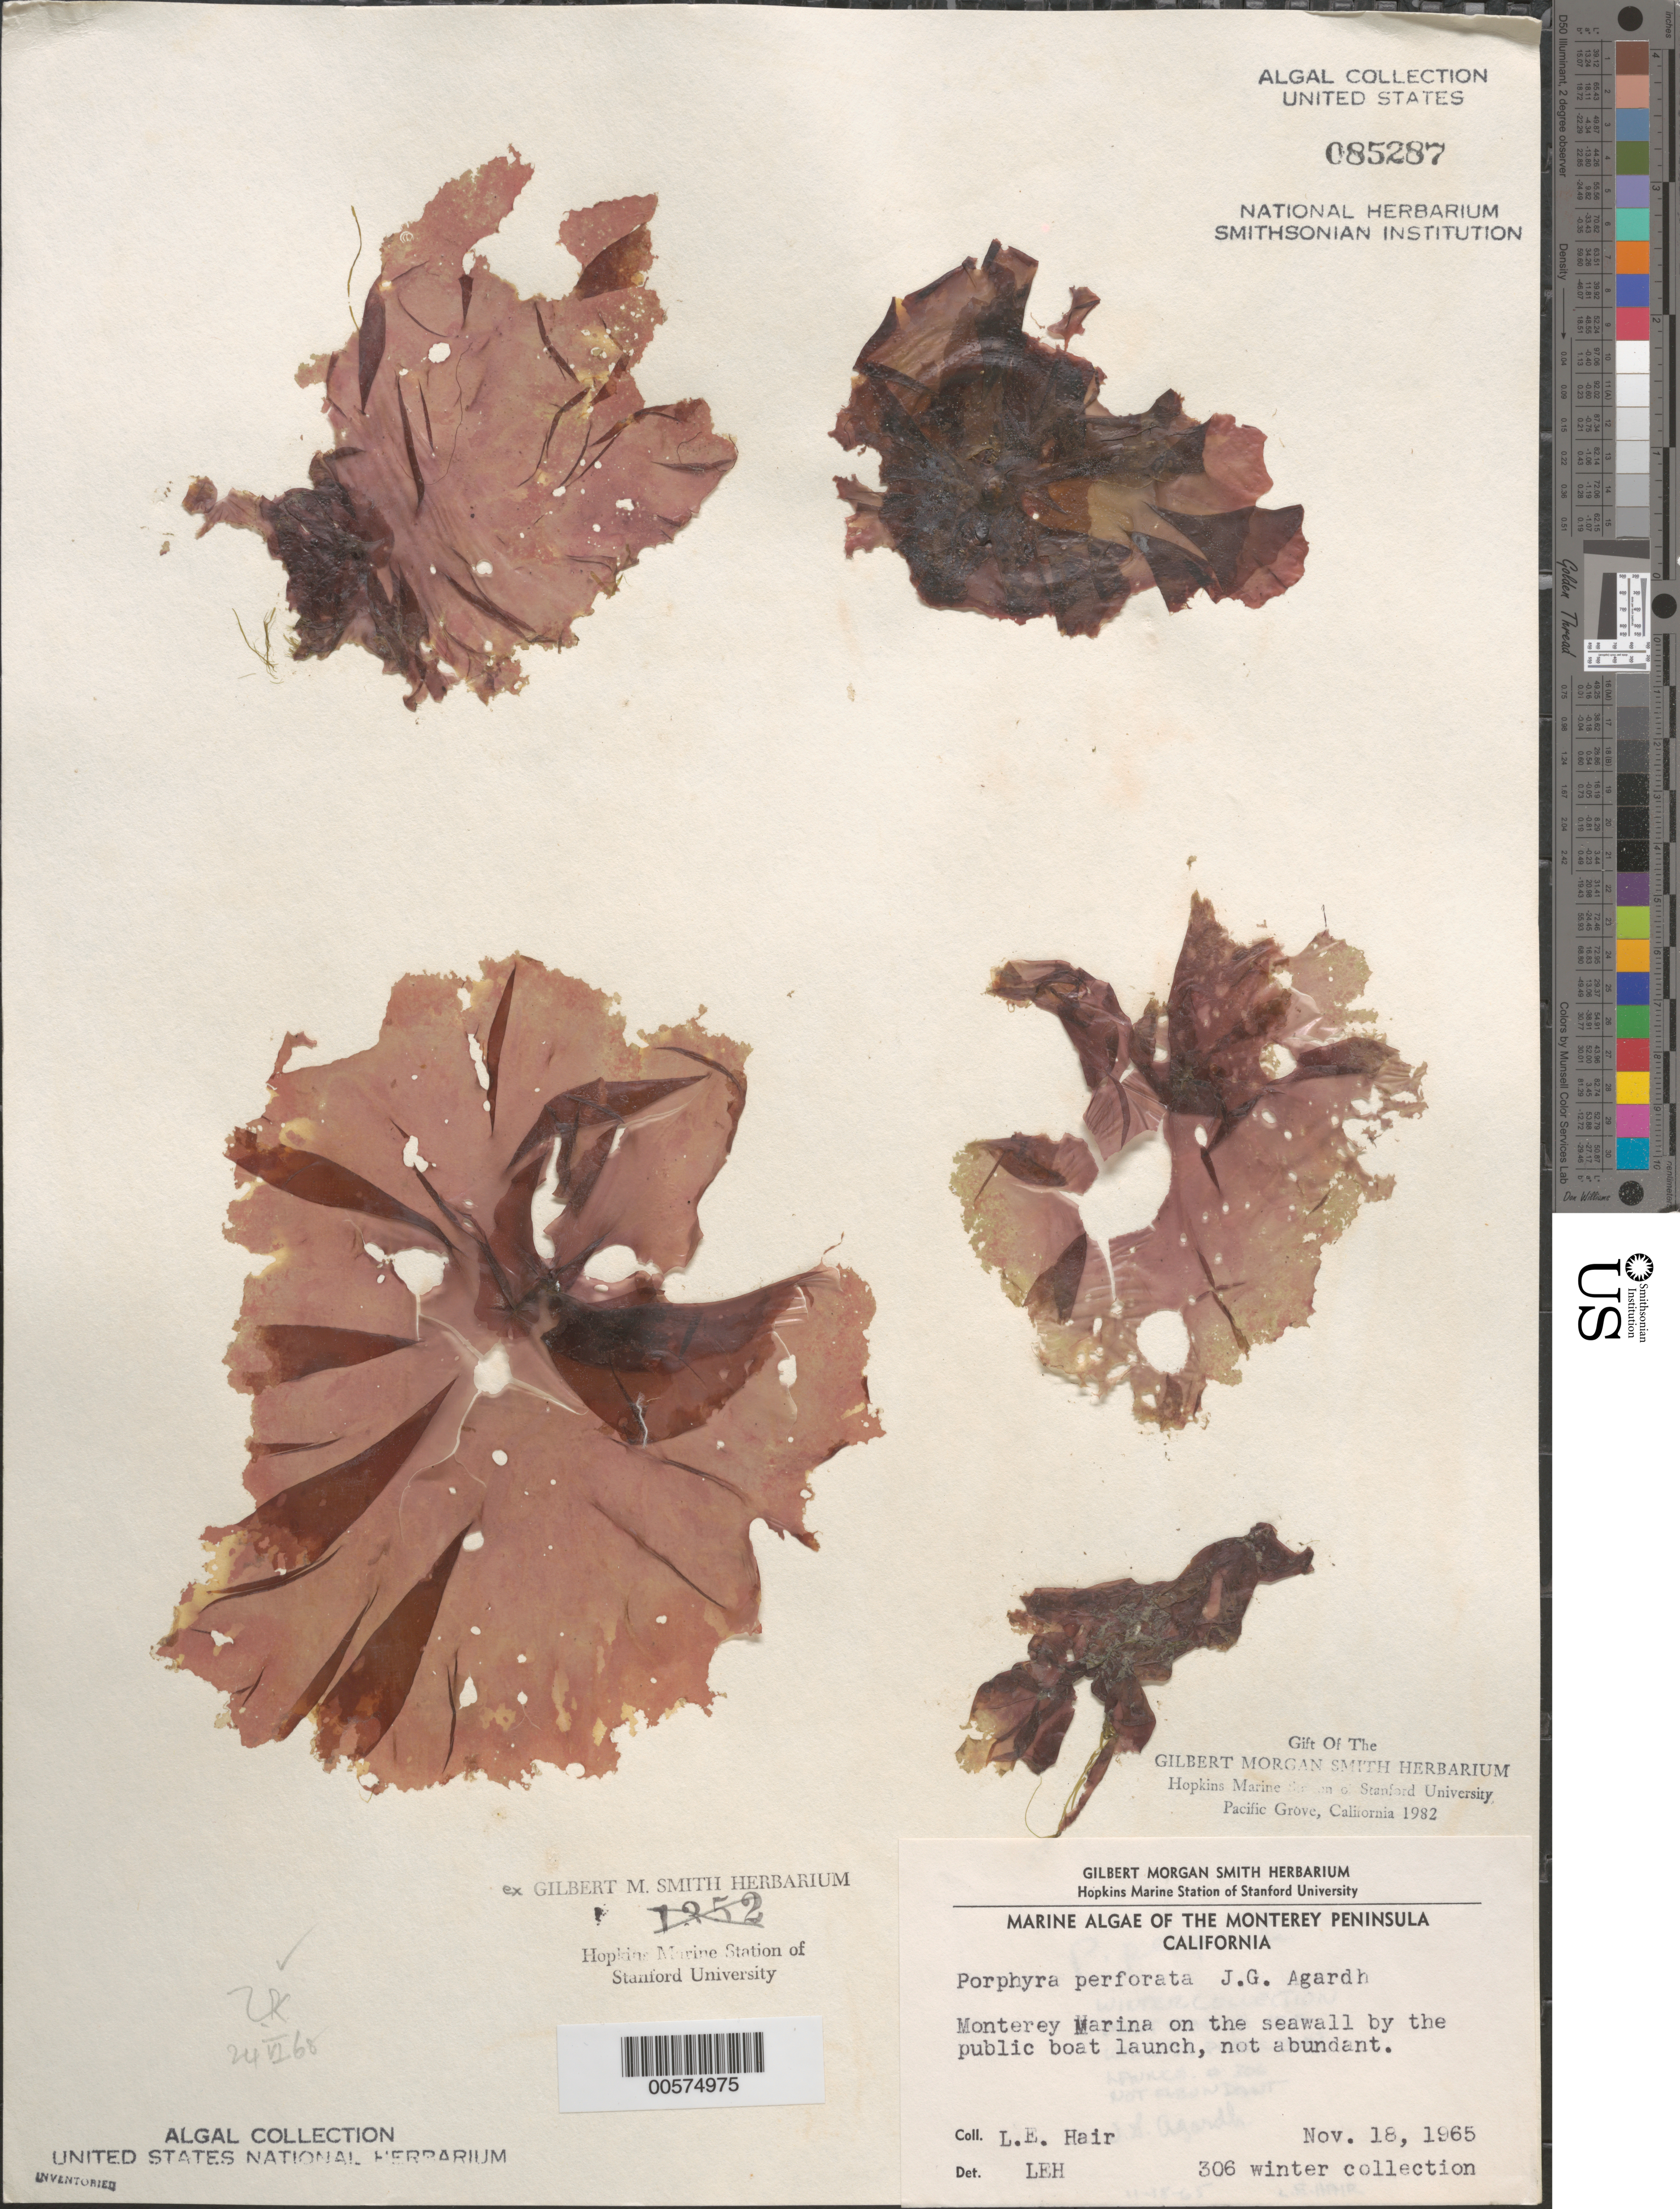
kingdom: Plantae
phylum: Rhodophyta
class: Bangiophyceae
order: Bangiales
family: Bangiaceae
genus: Pyropia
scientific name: Pyropia perforata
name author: (J. Agardh) S.C. Lindstrom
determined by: Algae name updating Project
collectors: L. Hair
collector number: Leh 306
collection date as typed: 18 Nov 1965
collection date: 1965-11-18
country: United States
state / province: California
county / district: Monterey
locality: Monterey Marina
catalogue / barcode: US 85287